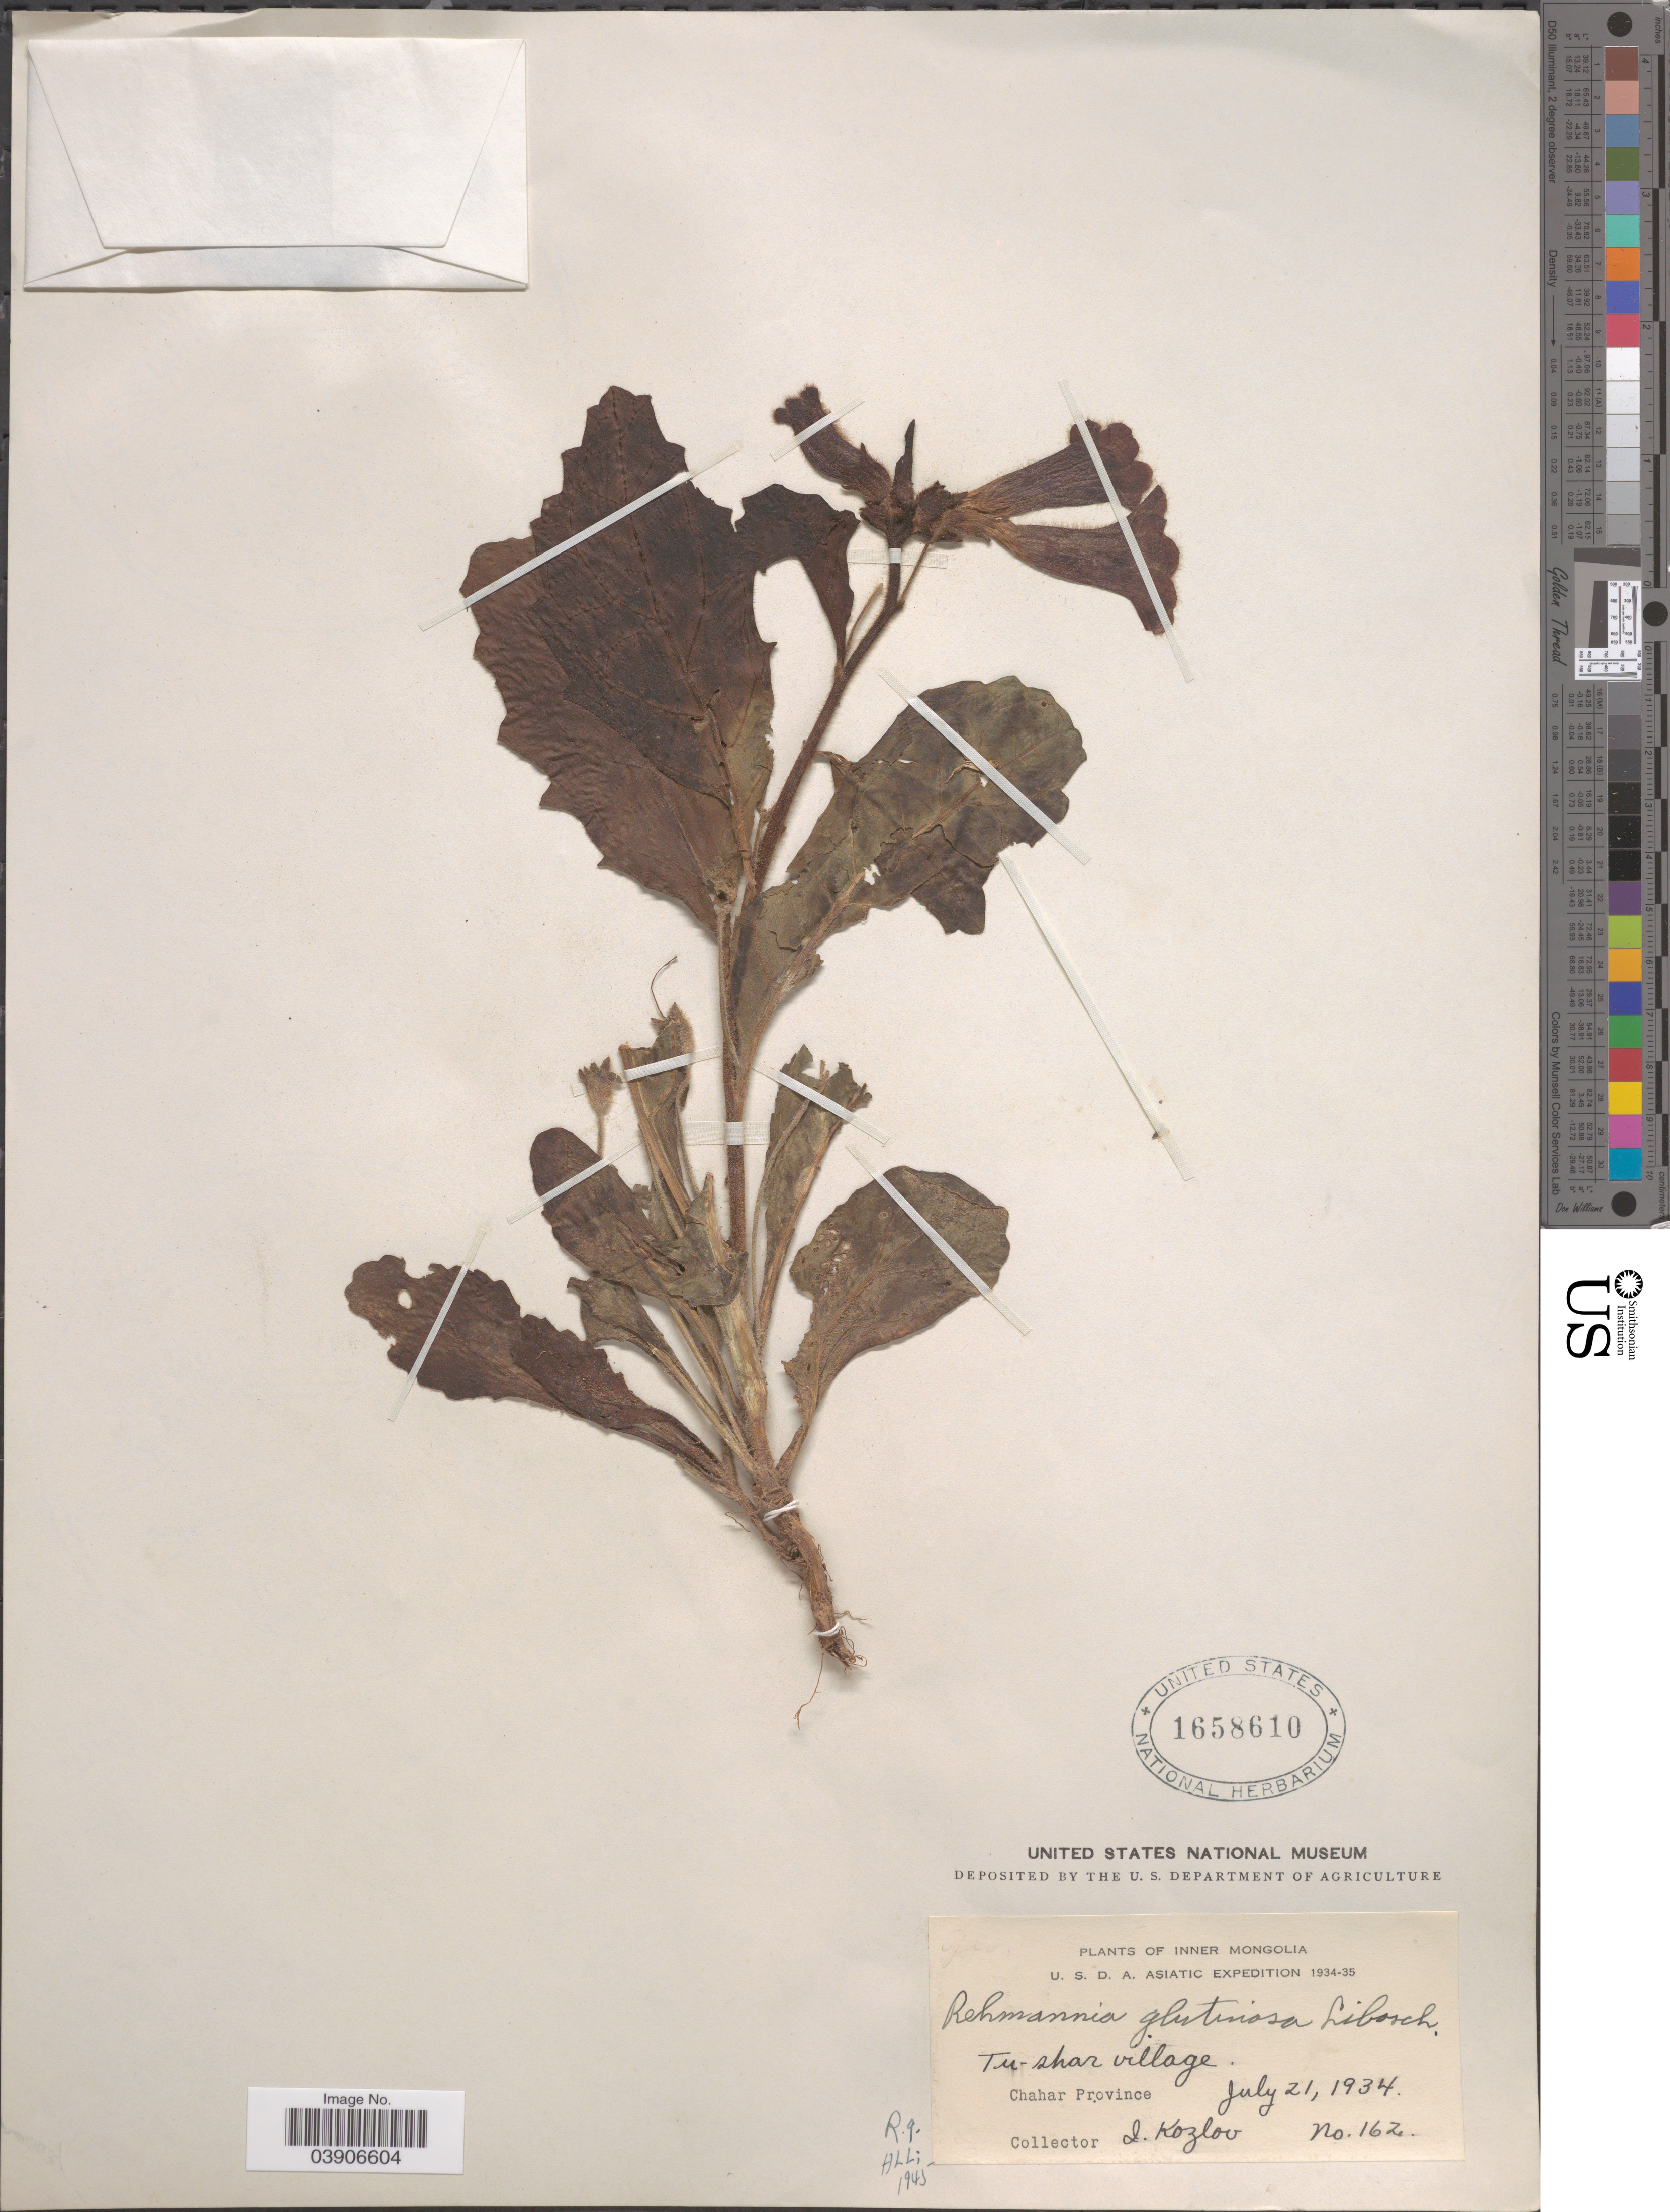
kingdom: Plantae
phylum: Tracheophyta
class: Magnoliopsida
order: Lamiales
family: Rehmanniaceae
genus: Rehmannia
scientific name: Rehmannia glutinosa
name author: (Gaertn.) DC.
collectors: I. Kozlov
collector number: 162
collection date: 1934-07-21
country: China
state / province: Nei Monggol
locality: Inner Mongolia. Tu-shar village. Chahar Province.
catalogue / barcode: US 1658610